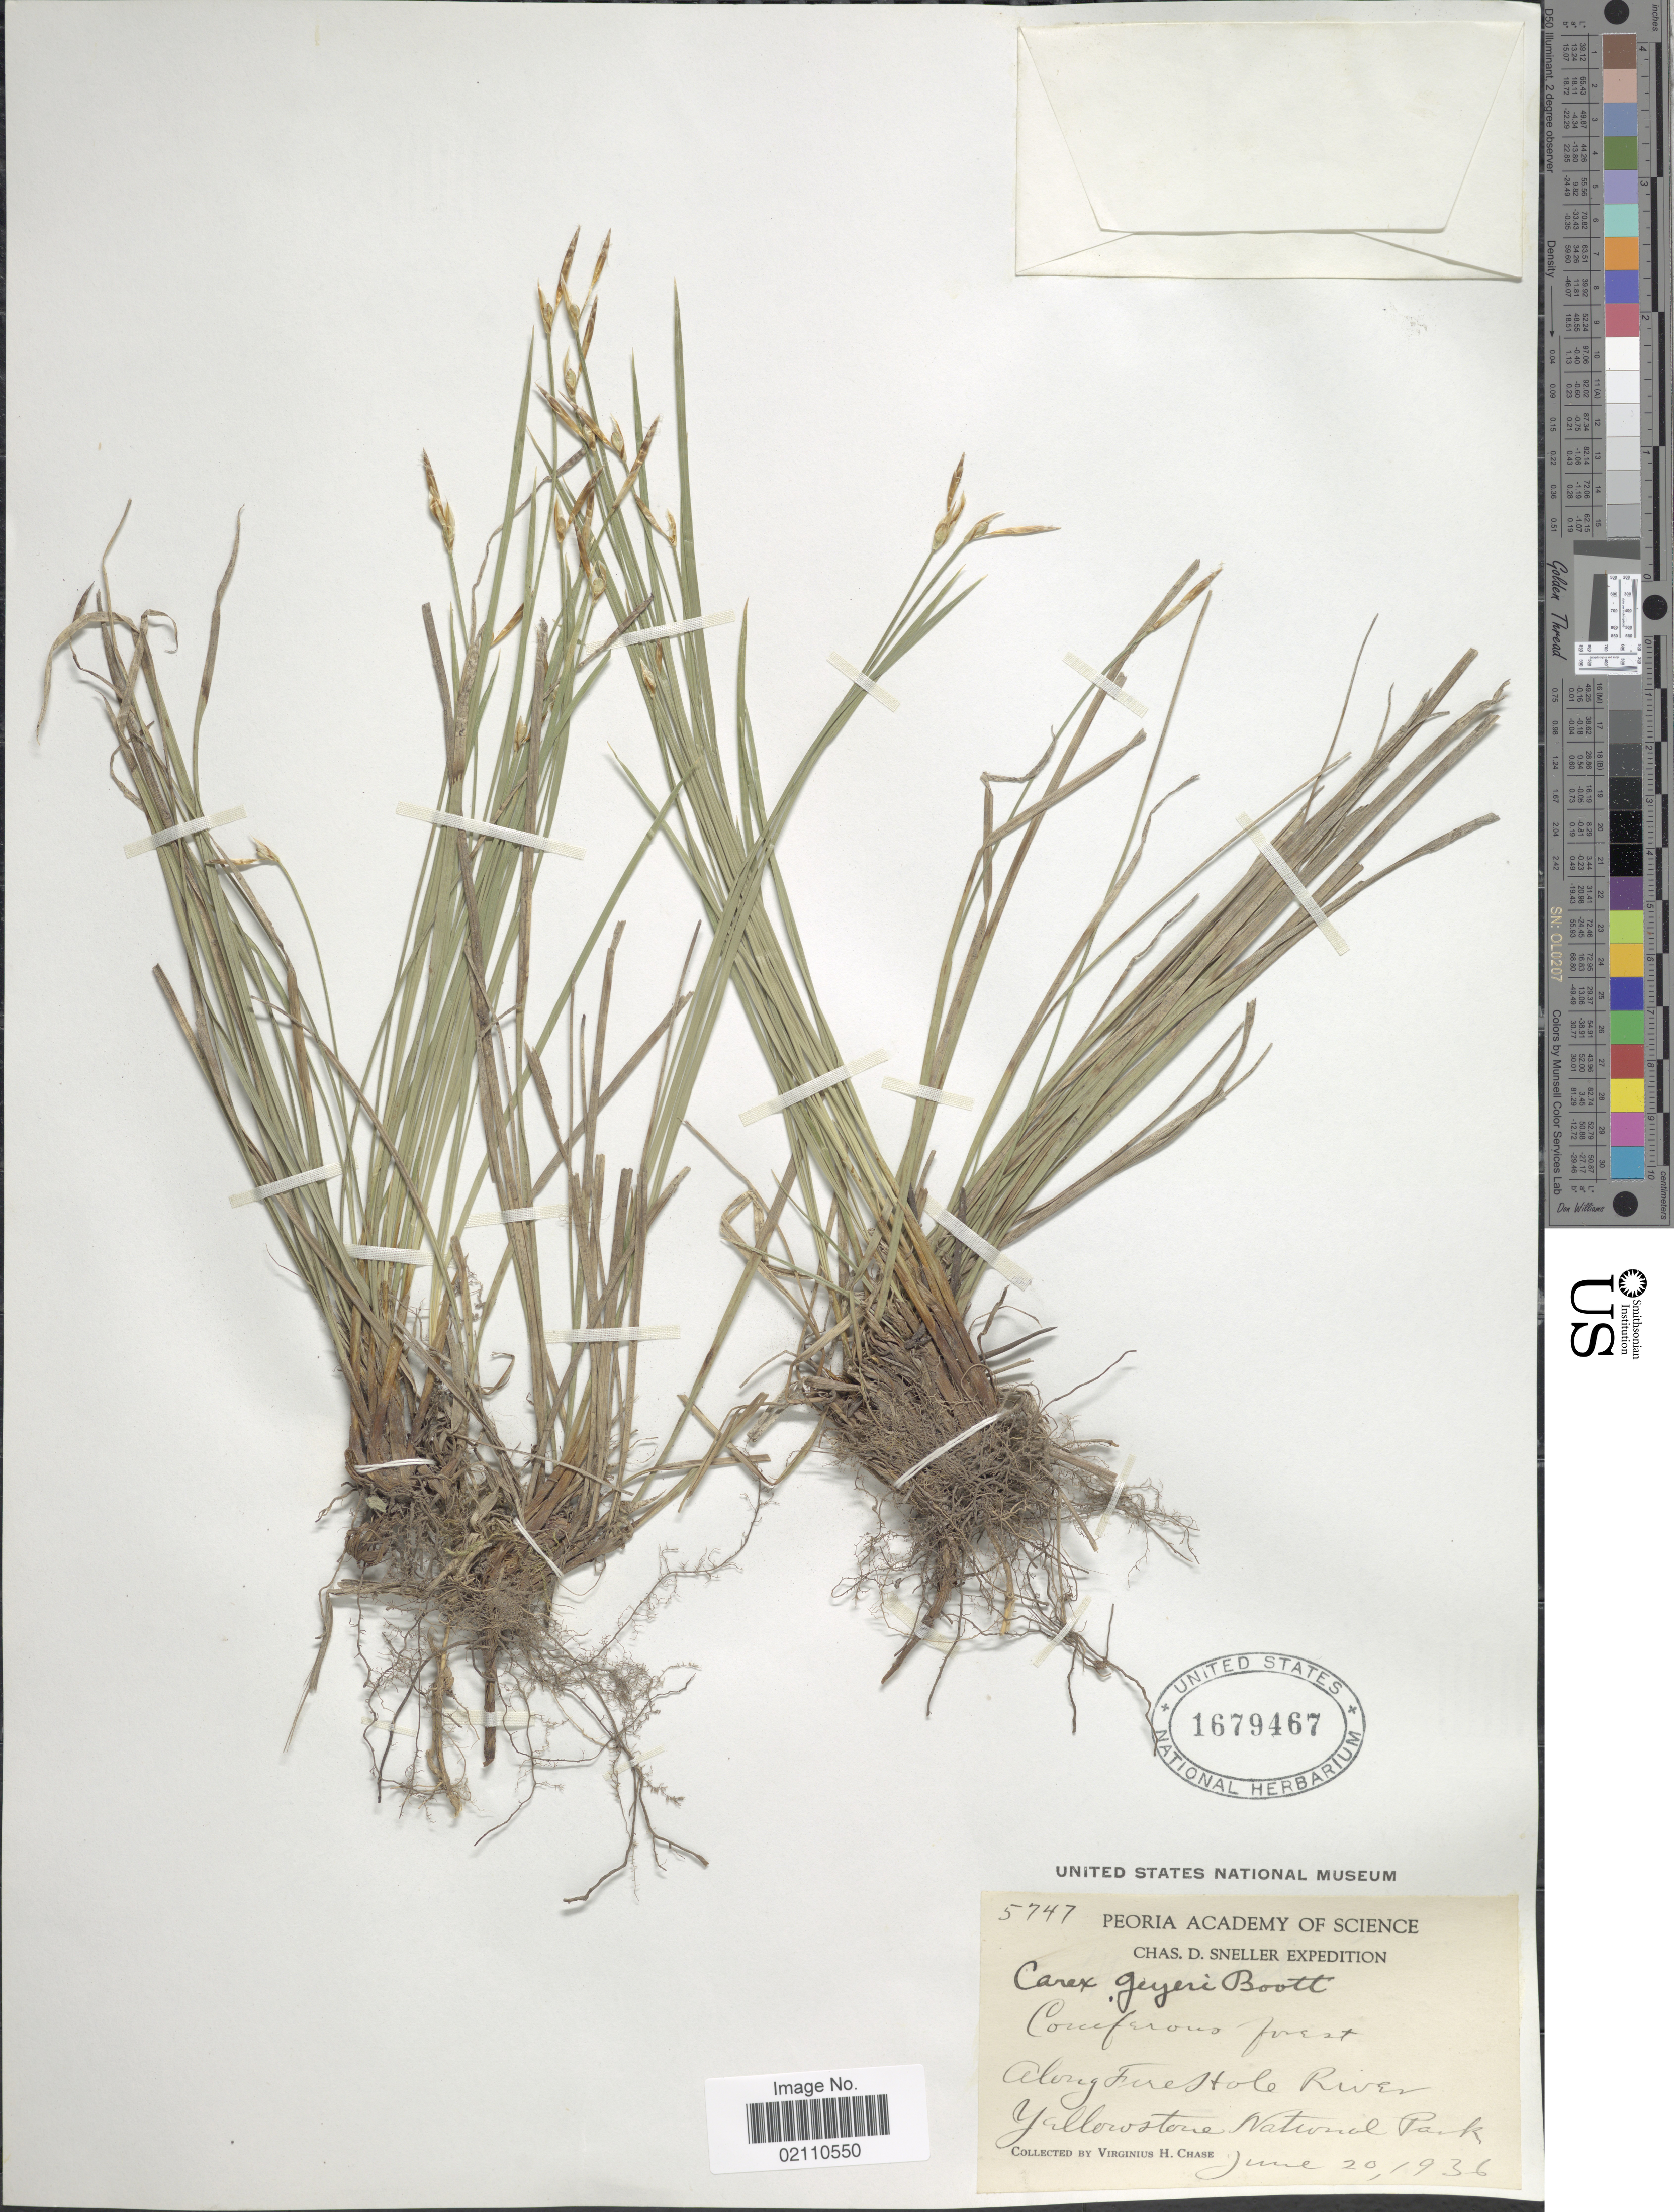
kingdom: Plantae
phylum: Tracheophyta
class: Liliopsida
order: Poales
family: Cyperaceae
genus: Carex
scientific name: Carex geyeri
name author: Boott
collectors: V. H. Chase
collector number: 5747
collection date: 1936-06-20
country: United States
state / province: Wyoming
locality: Along Firehole River Yellowstone National Park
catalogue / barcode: US 1679467